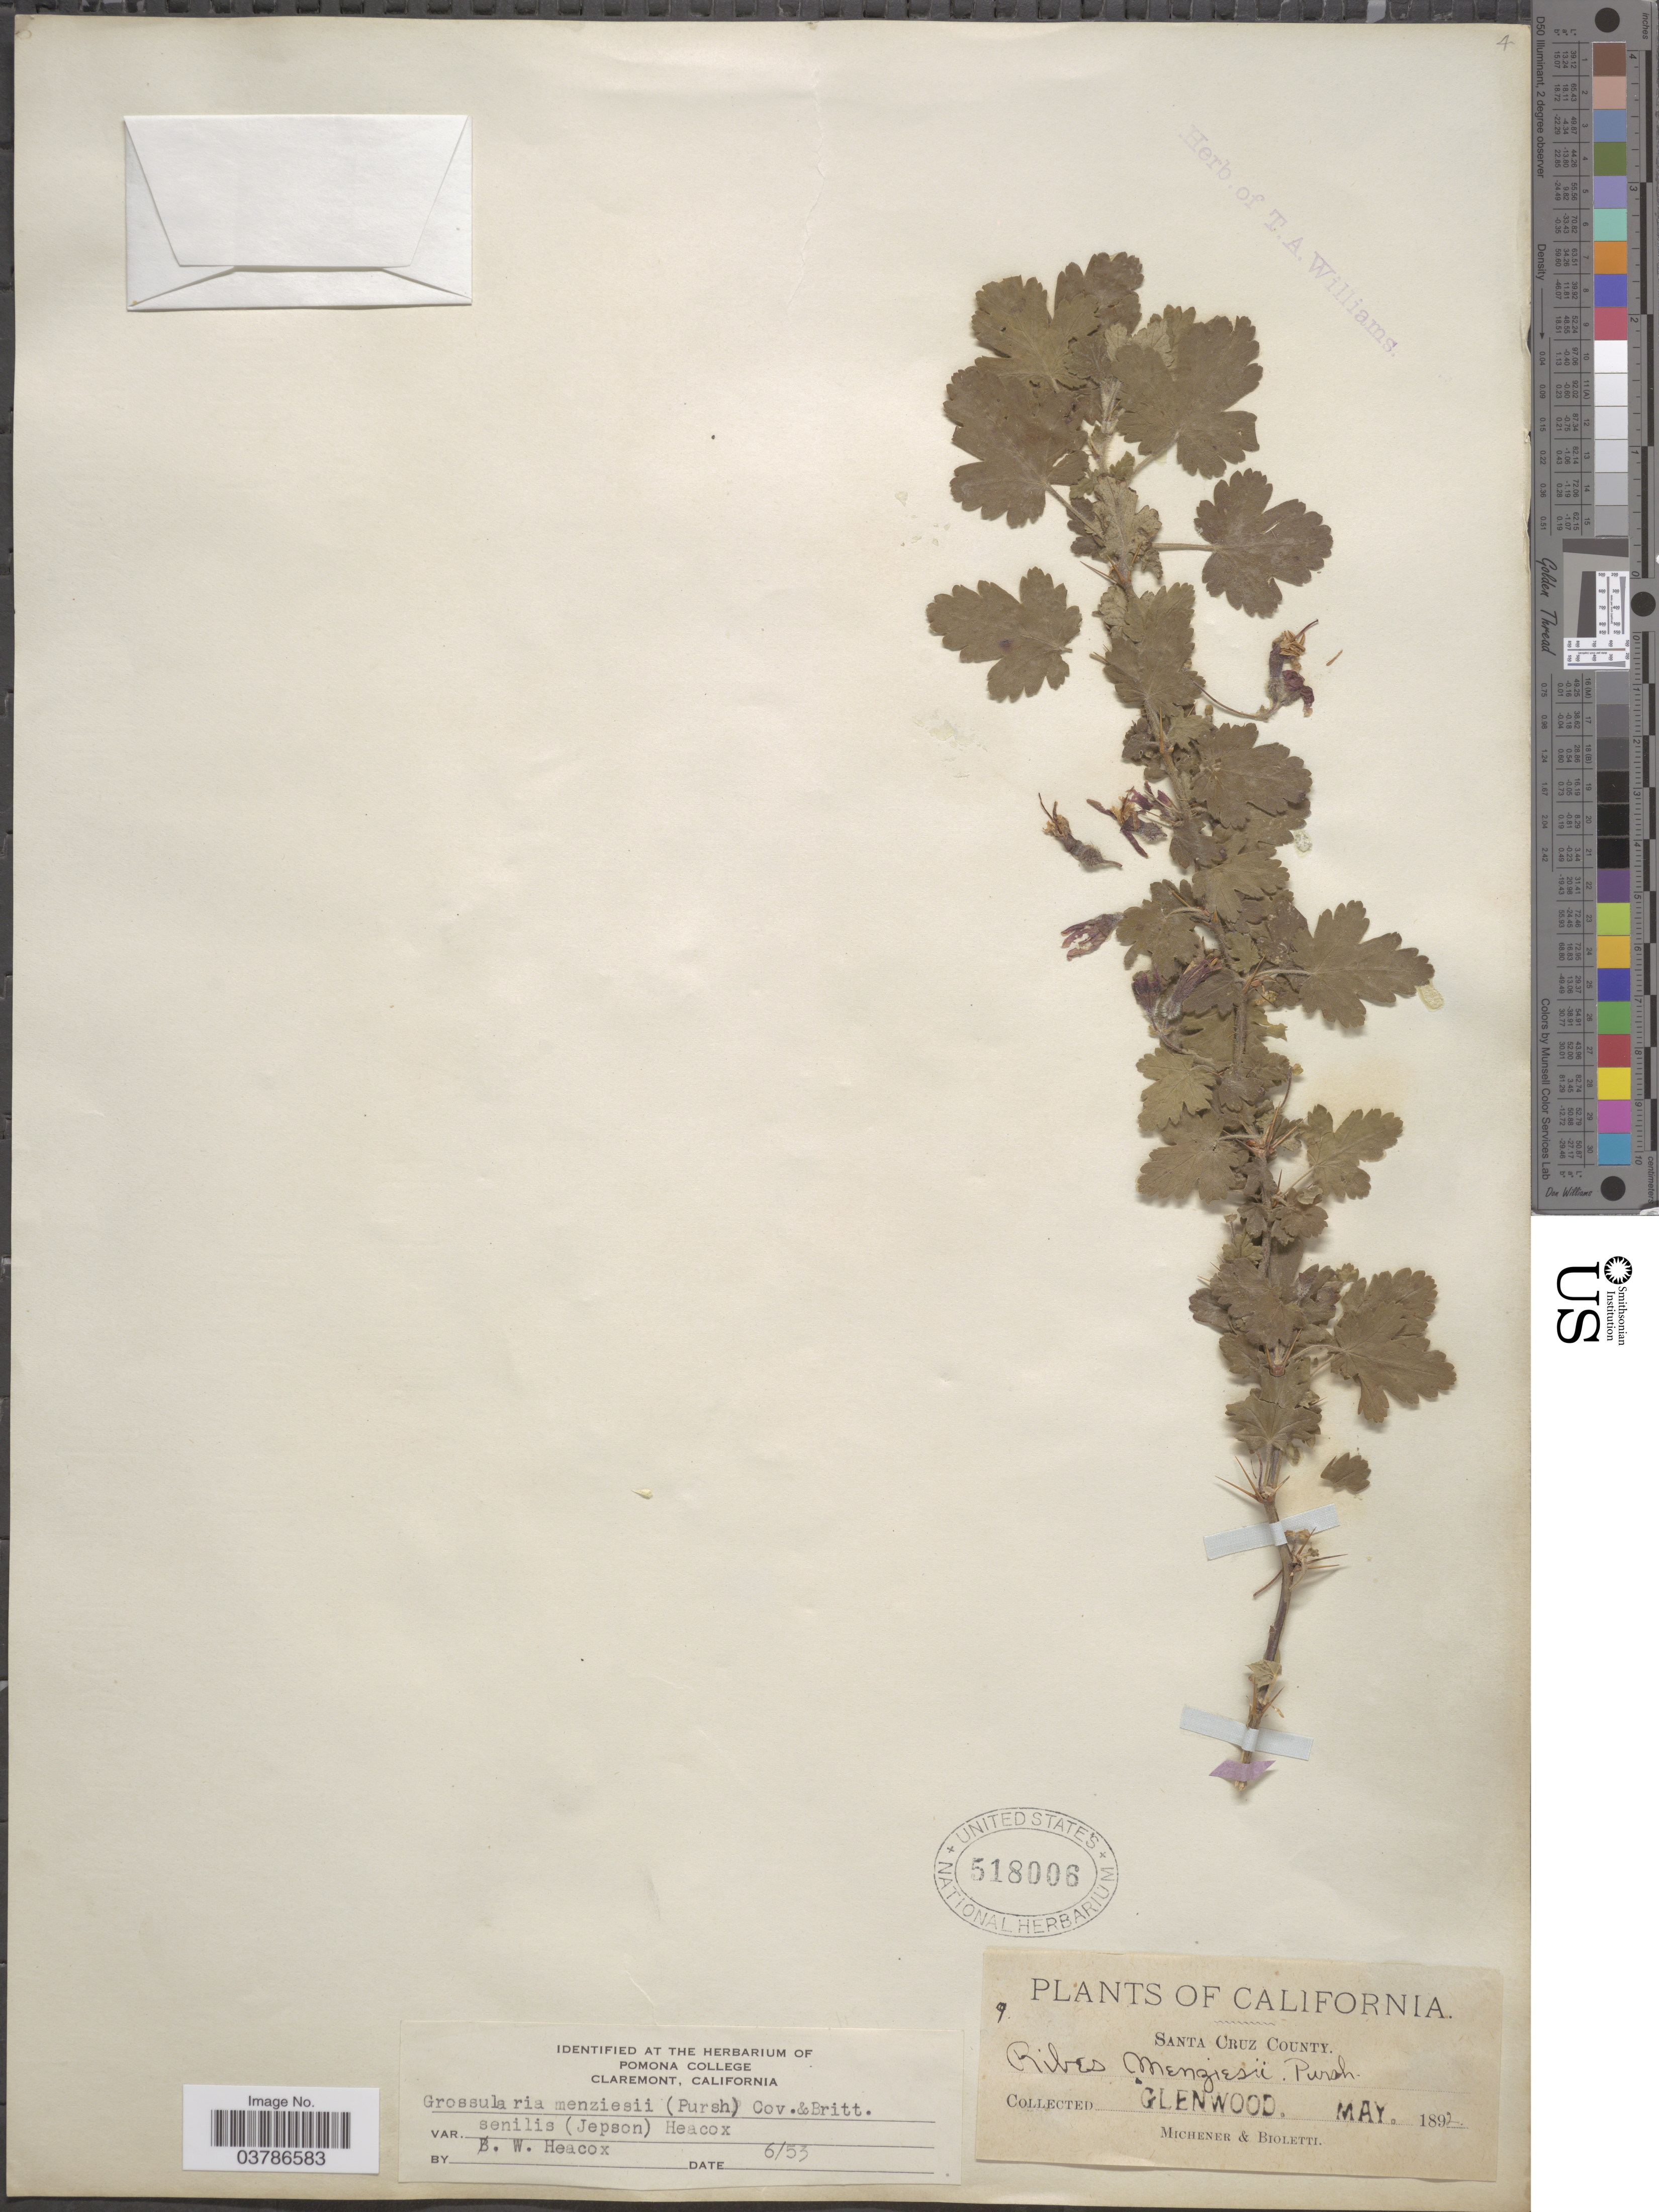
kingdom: Plantae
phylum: Tracheophyta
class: Magnoliopsida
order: Saxifragales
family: Grossulariaceae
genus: Ribes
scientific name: Ribes menziesii var. senile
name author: (Coville) Jeps.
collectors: -. Michener & -- Bioletti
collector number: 7*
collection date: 1892-05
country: United States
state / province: California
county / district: Santa Cruz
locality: Santa Cruz County. Glenwood.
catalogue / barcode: US 518006